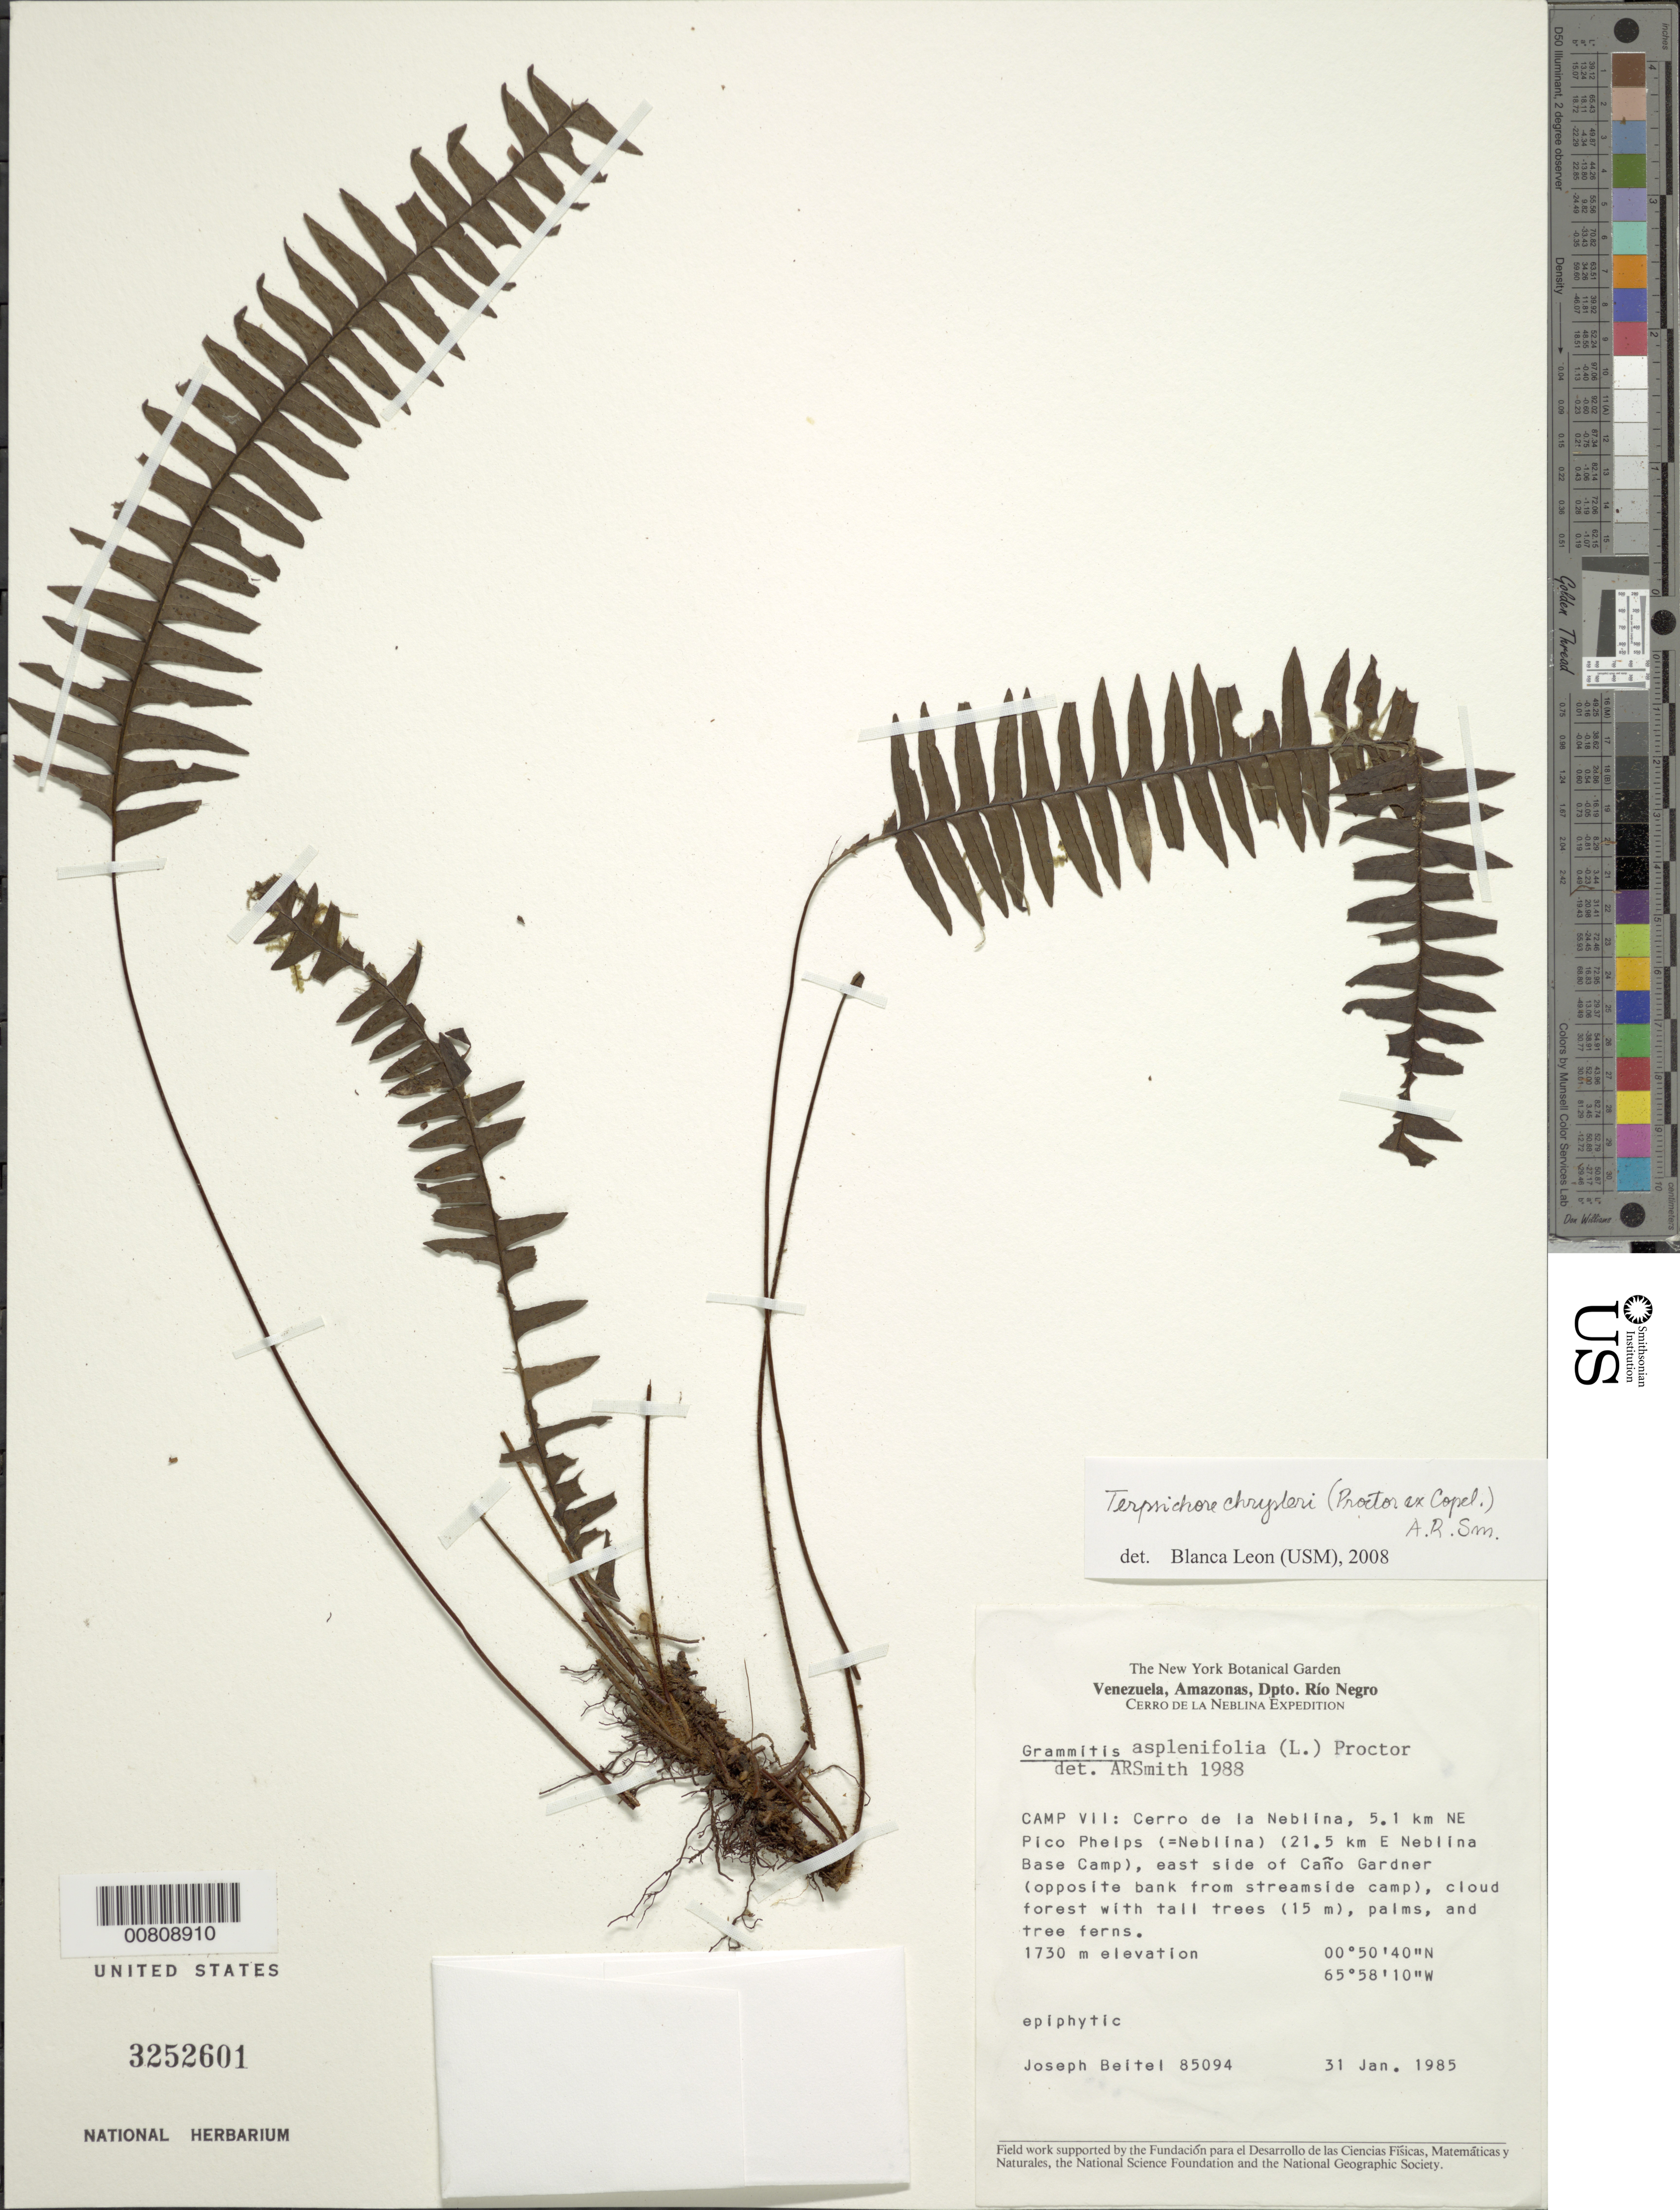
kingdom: Plantae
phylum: Tracheophyta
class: Polypodiopsida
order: Polypodiales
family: Polypodiaceae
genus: Terpsichore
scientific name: Terpsichore chrysleri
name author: (Copel.) A.R. Sm.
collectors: J. M. Beitel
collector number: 85094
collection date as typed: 31-Jan-85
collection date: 1985-01-31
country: Venezuela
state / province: Amazonas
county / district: Río Negro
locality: Cerro de la Neblina, Camp VII, 5.1 km NE Pico Phelps (=Neblina), 21.5 km E Neblina Base Camp, E side of Caño Gardner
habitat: Cloud forest with tall trees (15 m), palms and tree ferns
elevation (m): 1730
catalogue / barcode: US 3252601